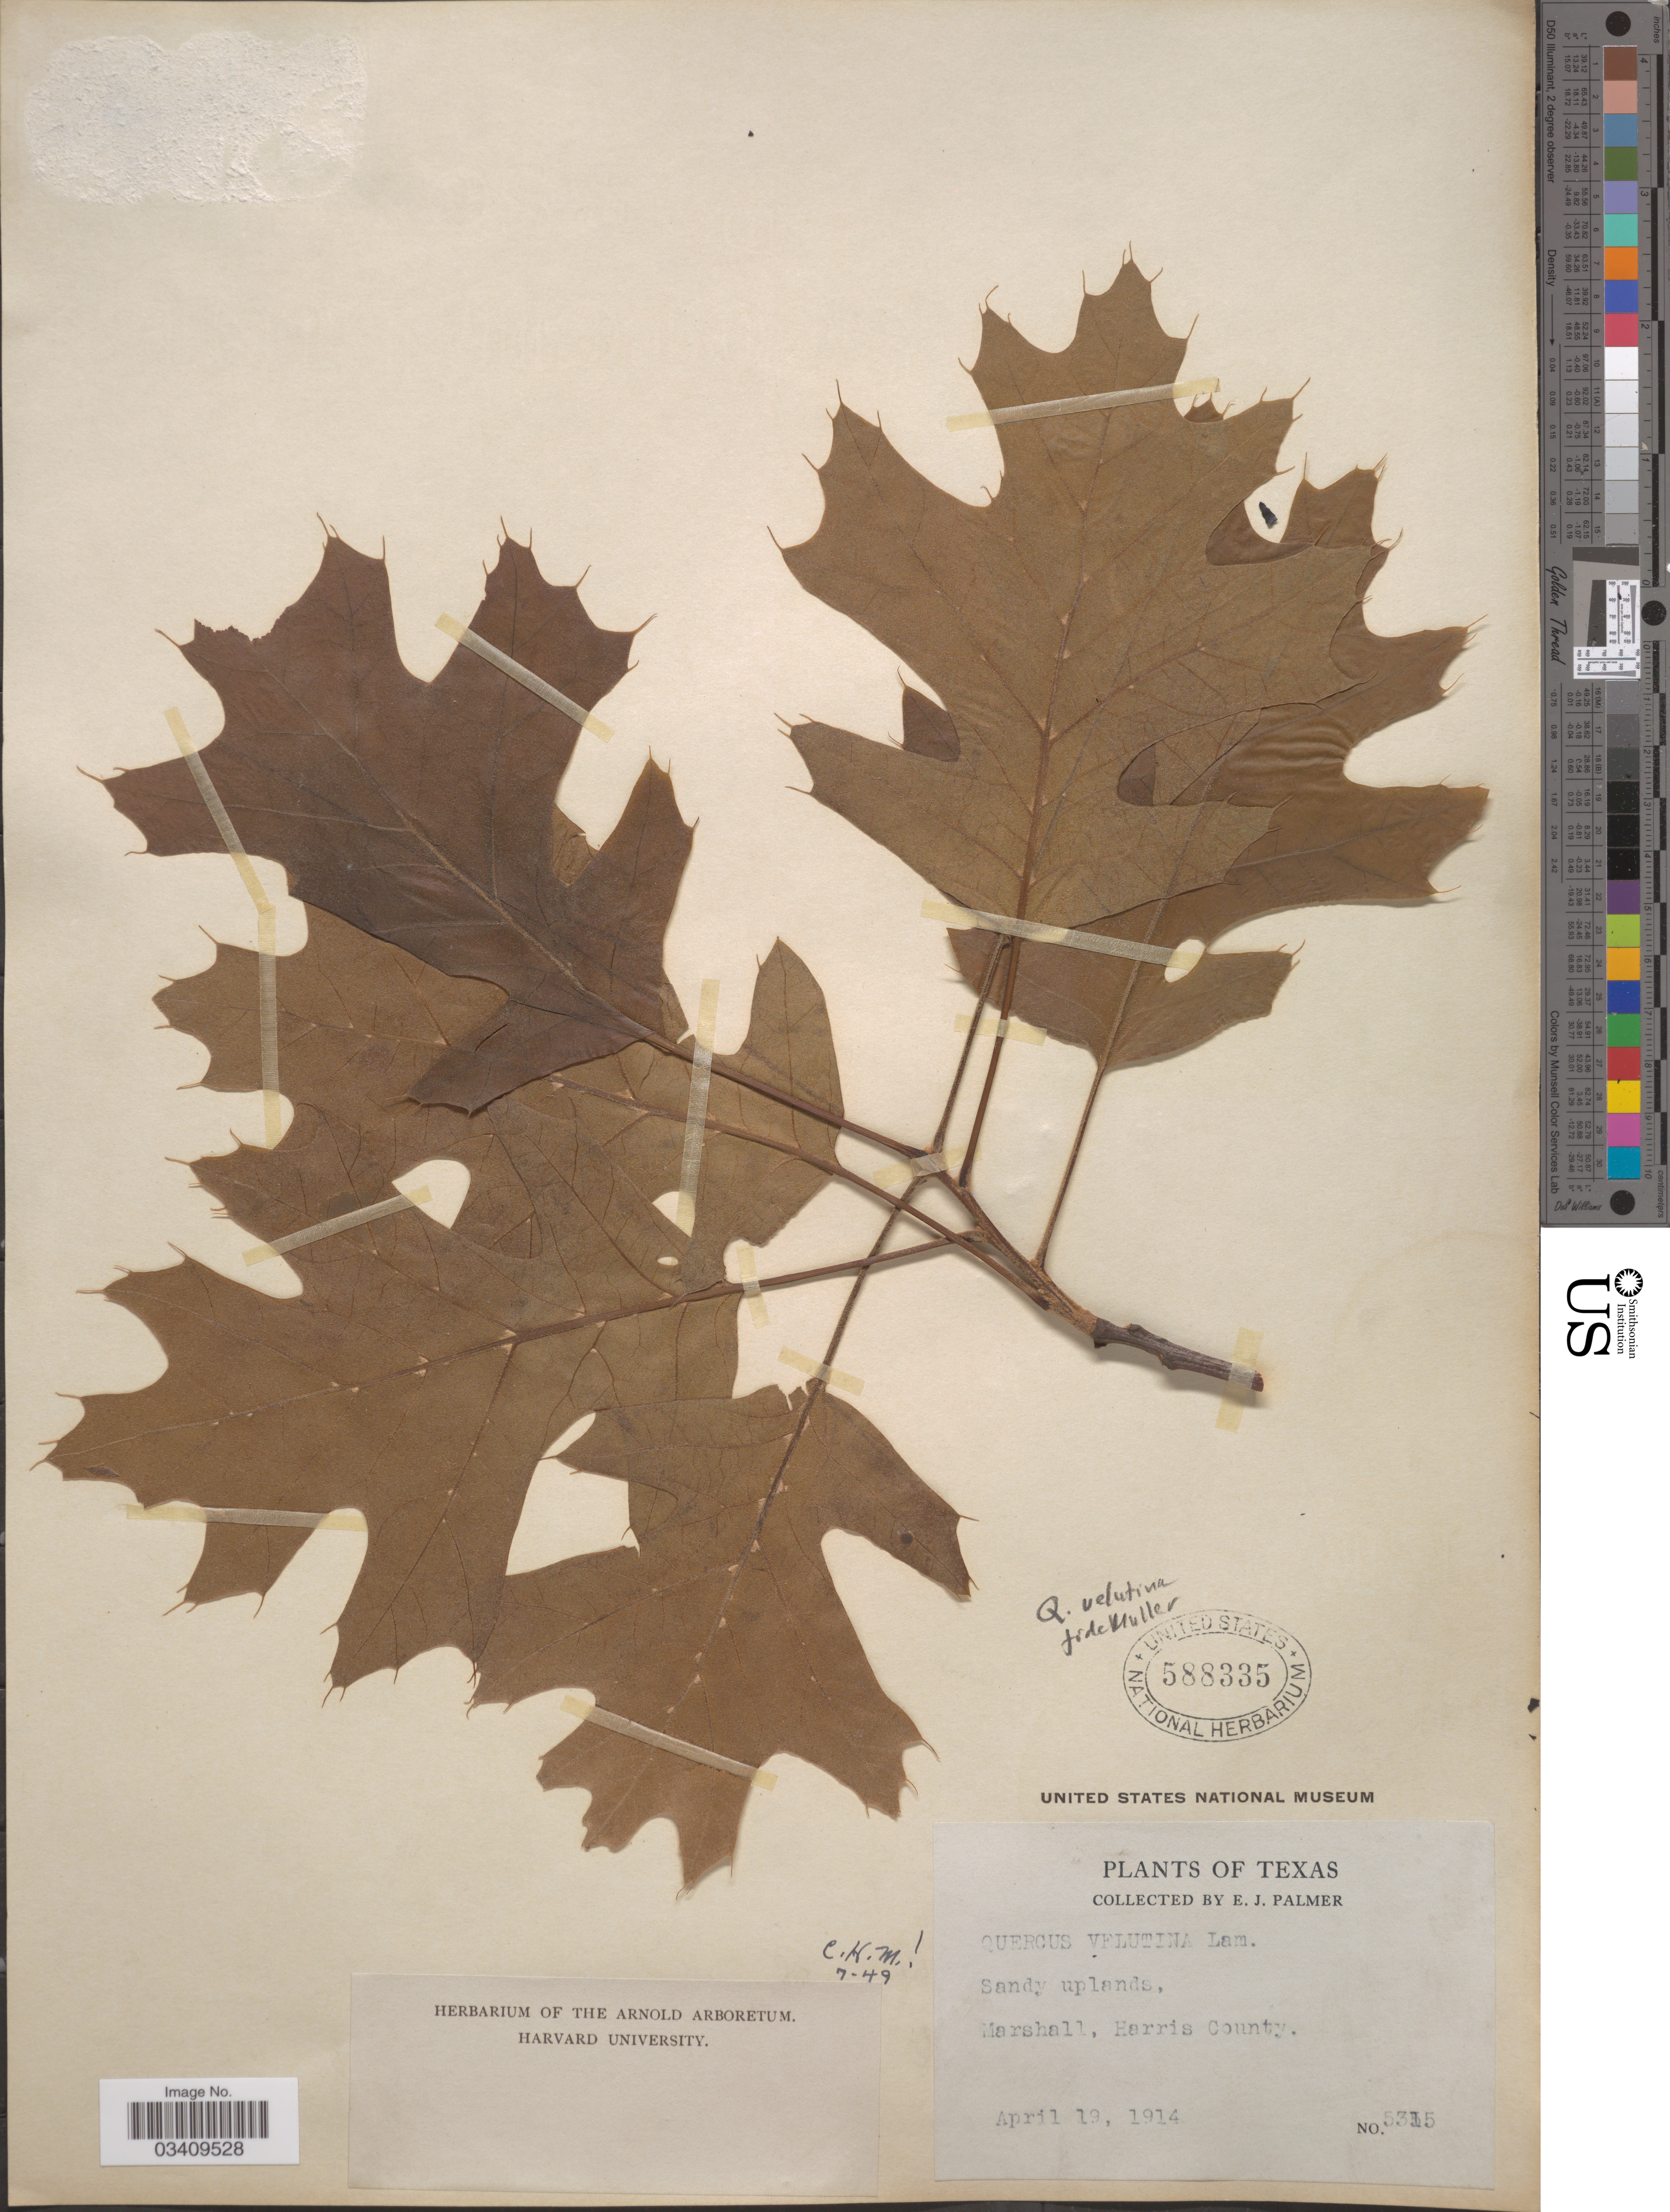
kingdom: Plantae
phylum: Tracheophyta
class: Magnoliopsida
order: Fagales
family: Fagaceae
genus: Quercus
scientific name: Quercus velutina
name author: Lam.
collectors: E. J. Palmer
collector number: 5315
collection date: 1914-04-19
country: United States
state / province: Texas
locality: Marshall, Harris County.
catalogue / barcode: US 588335